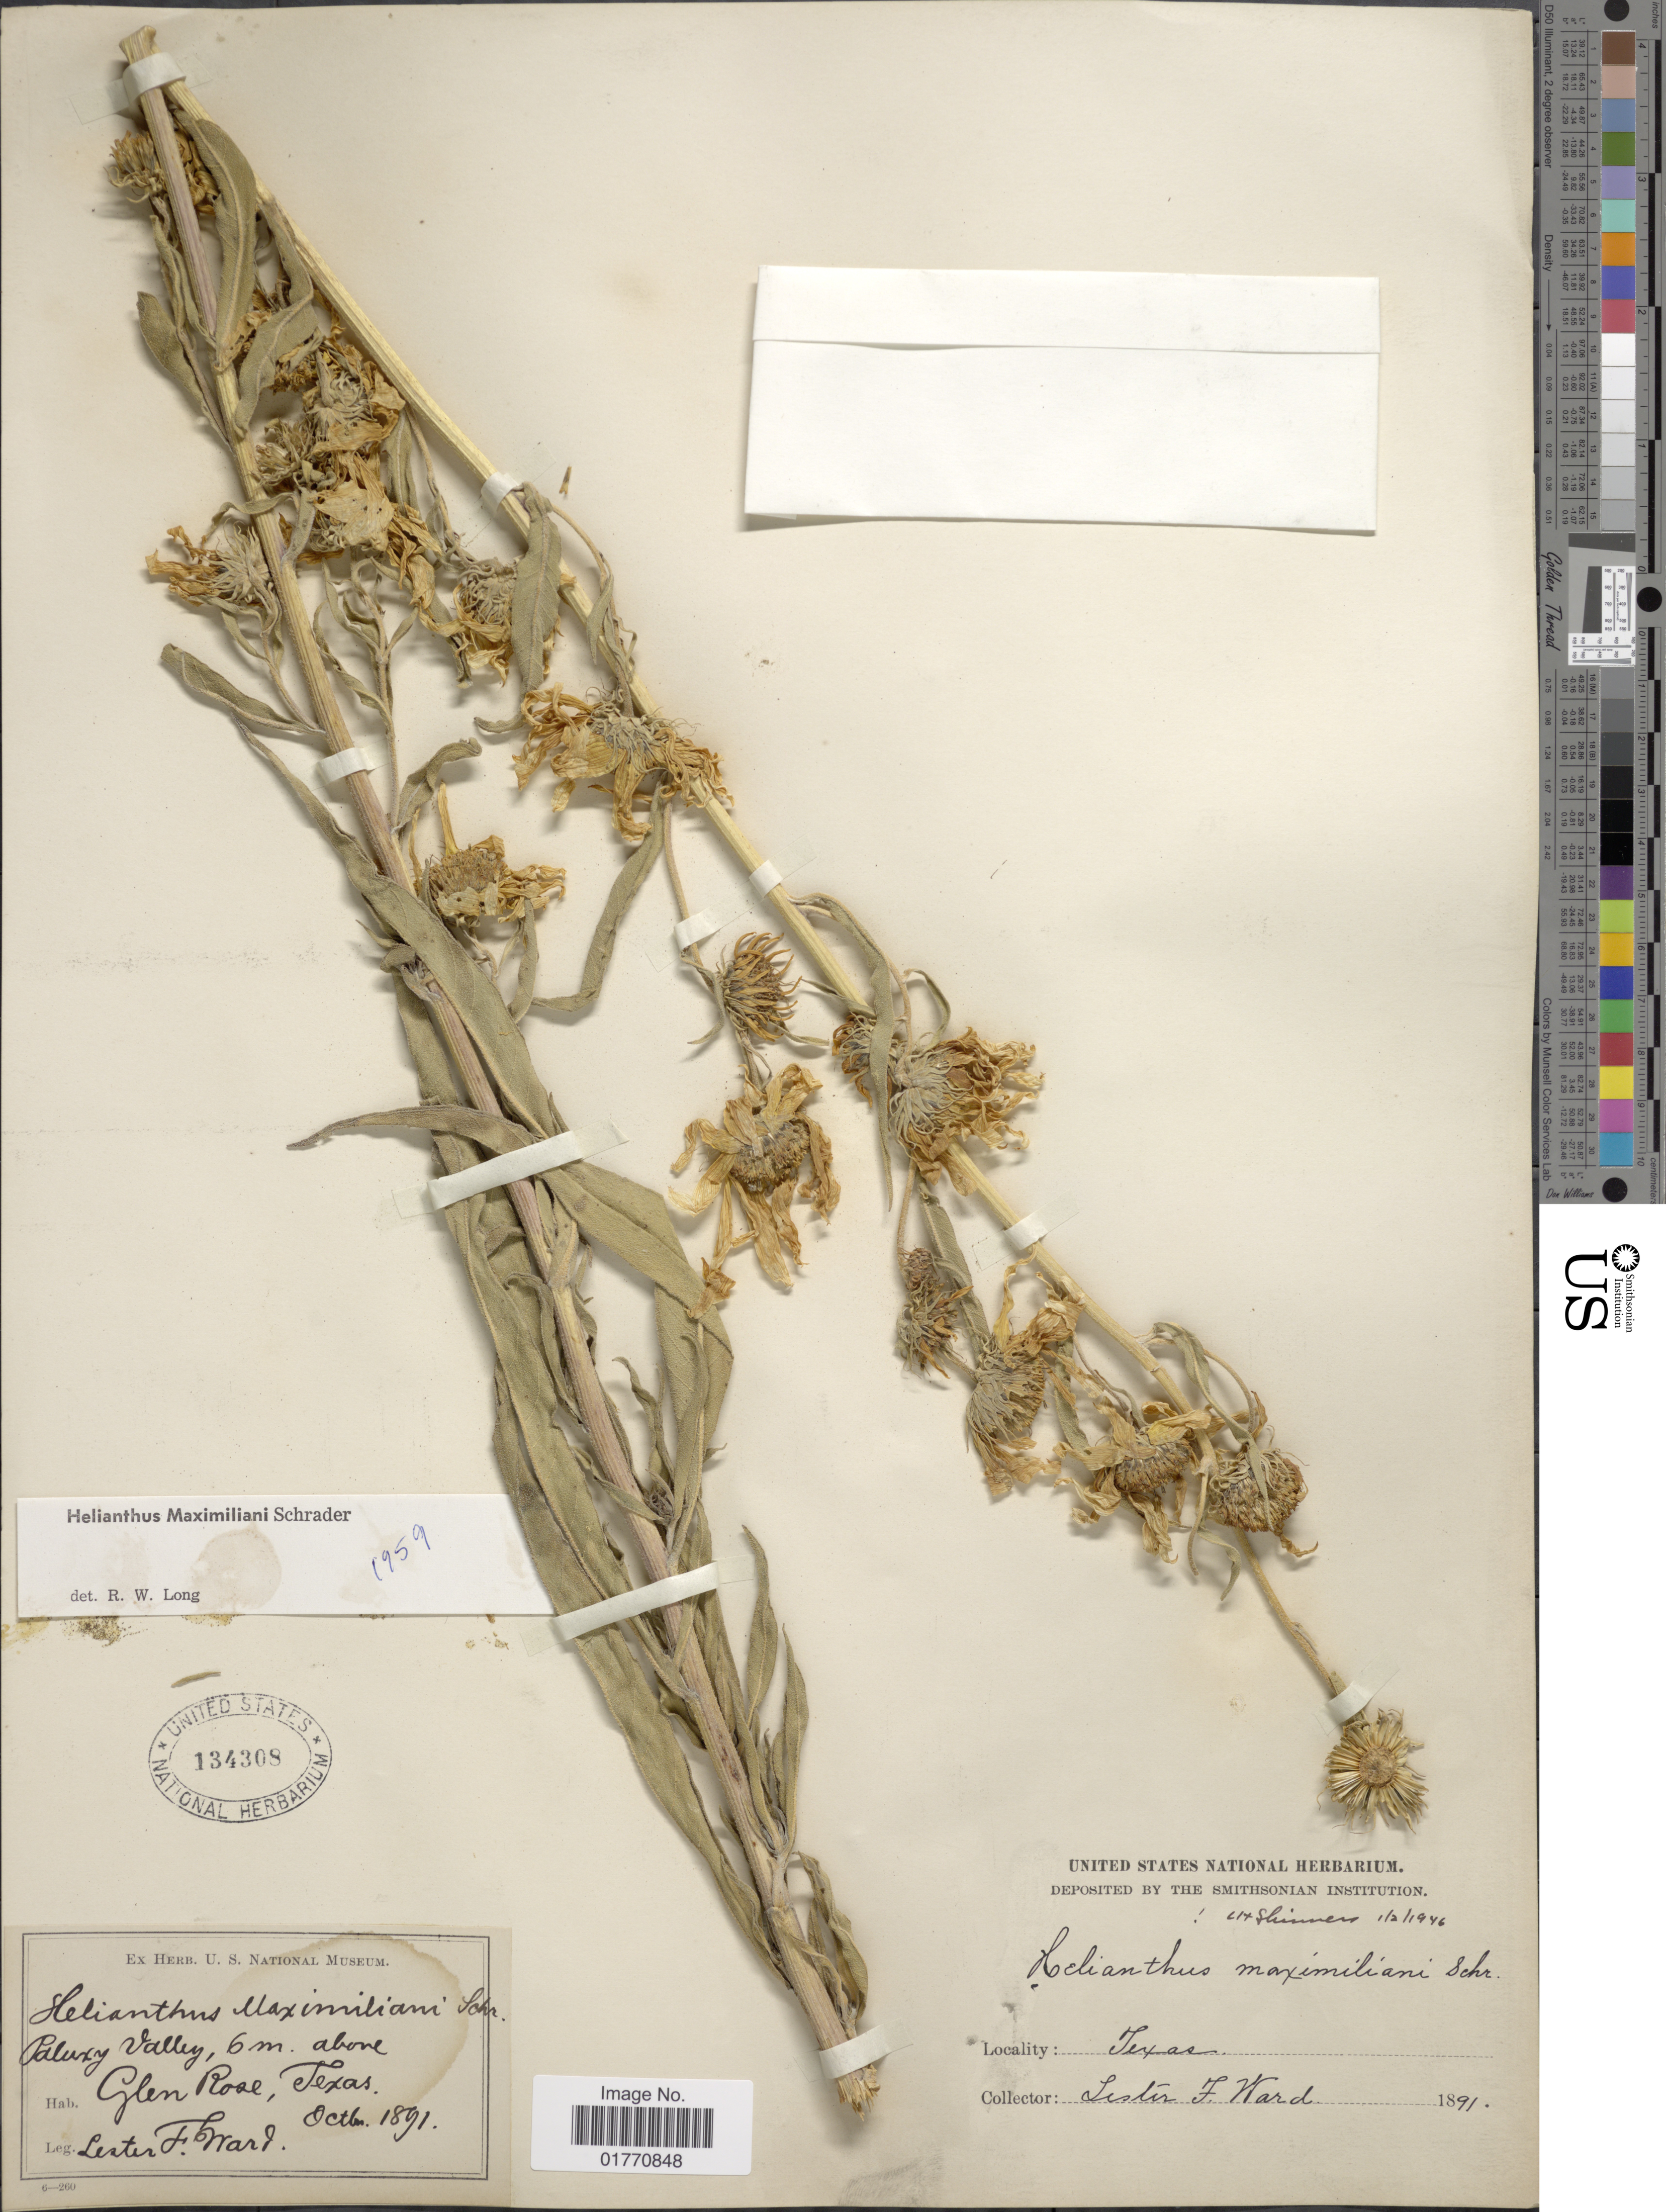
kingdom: Plantae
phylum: Tracheophyta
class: Magnoliopsida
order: Asterales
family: Asteraceae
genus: Helianthus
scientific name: Helianthus maximiliani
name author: Schrad.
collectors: L. F. Ward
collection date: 1891-10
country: United States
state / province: Texas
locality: Paluxy Valley, 6 m. above Glen Rose.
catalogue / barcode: US 134308